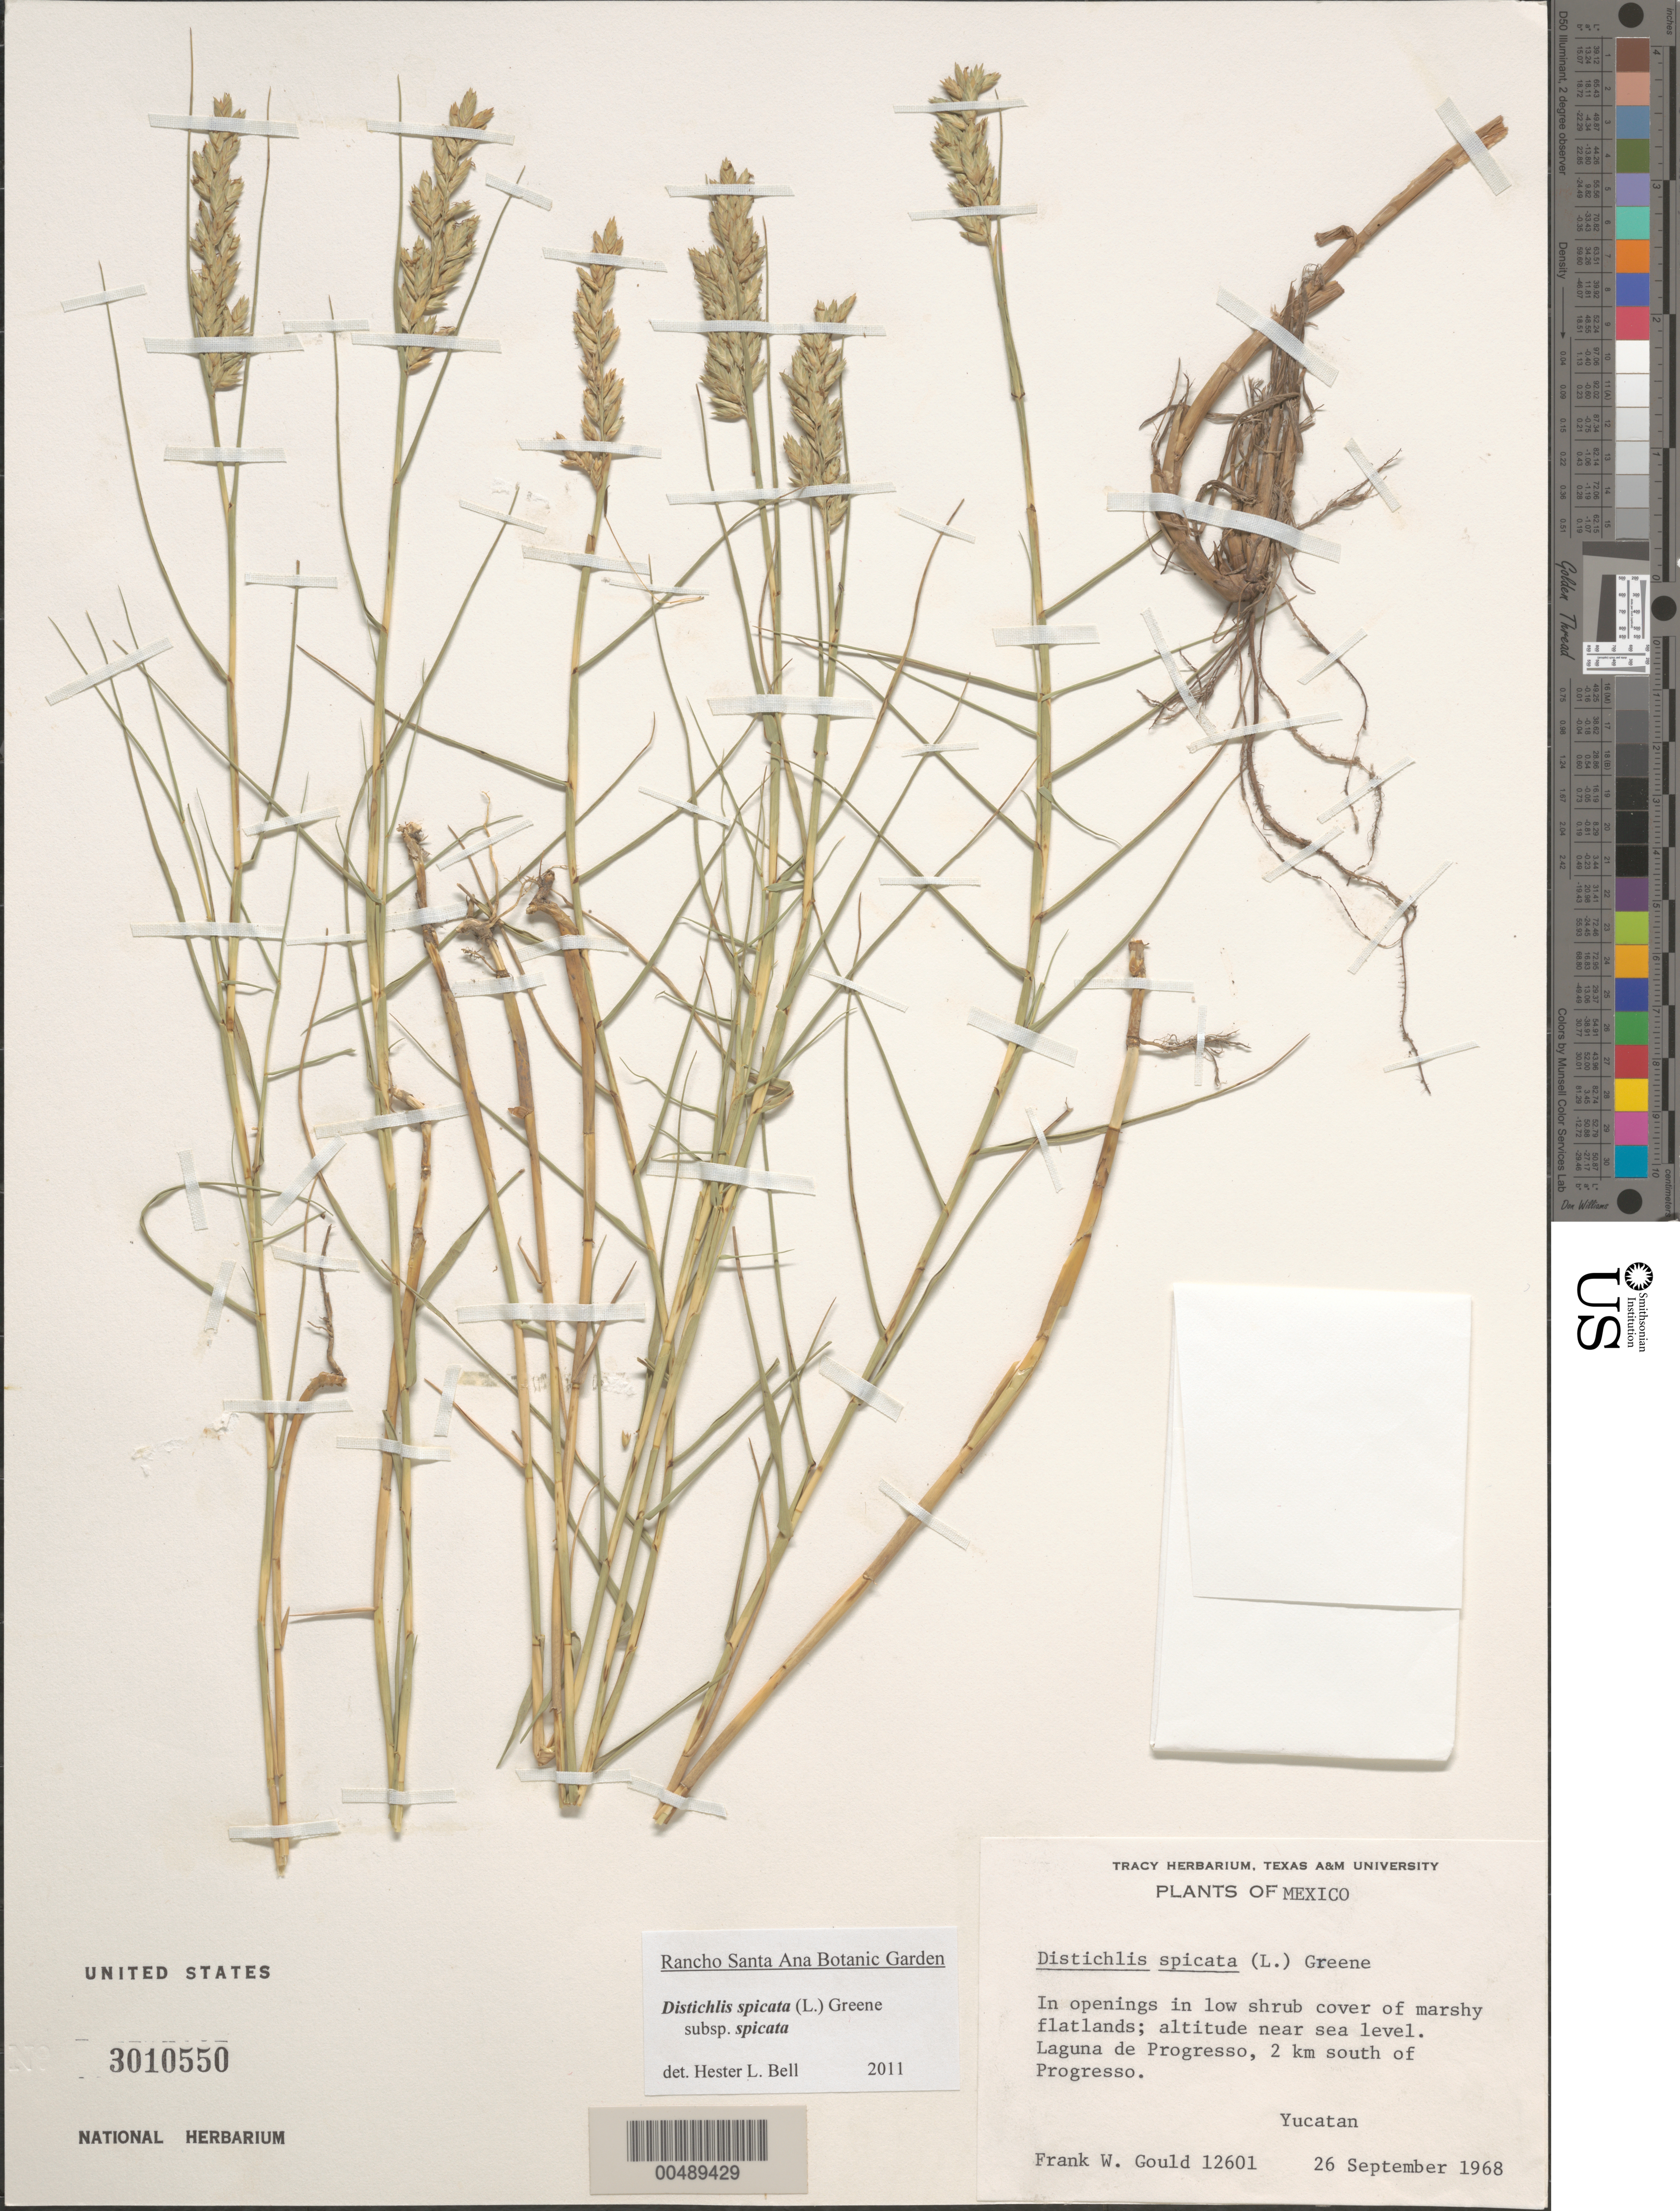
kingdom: Plantae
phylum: Tracheophyta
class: Liliopsida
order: Poales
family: Poaceae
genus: Distichlis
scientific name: Distichlis spicata subsp. spicata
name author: (L.) Greene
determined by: Bell, H. L.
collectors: F. W. Gould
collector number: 12601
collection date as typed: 26 Sep 1968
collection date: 1968-09-26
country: Mexico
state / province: Yucatan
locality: Laguna de Progresso, 2 km S of Progresso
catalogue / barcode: US 3010550